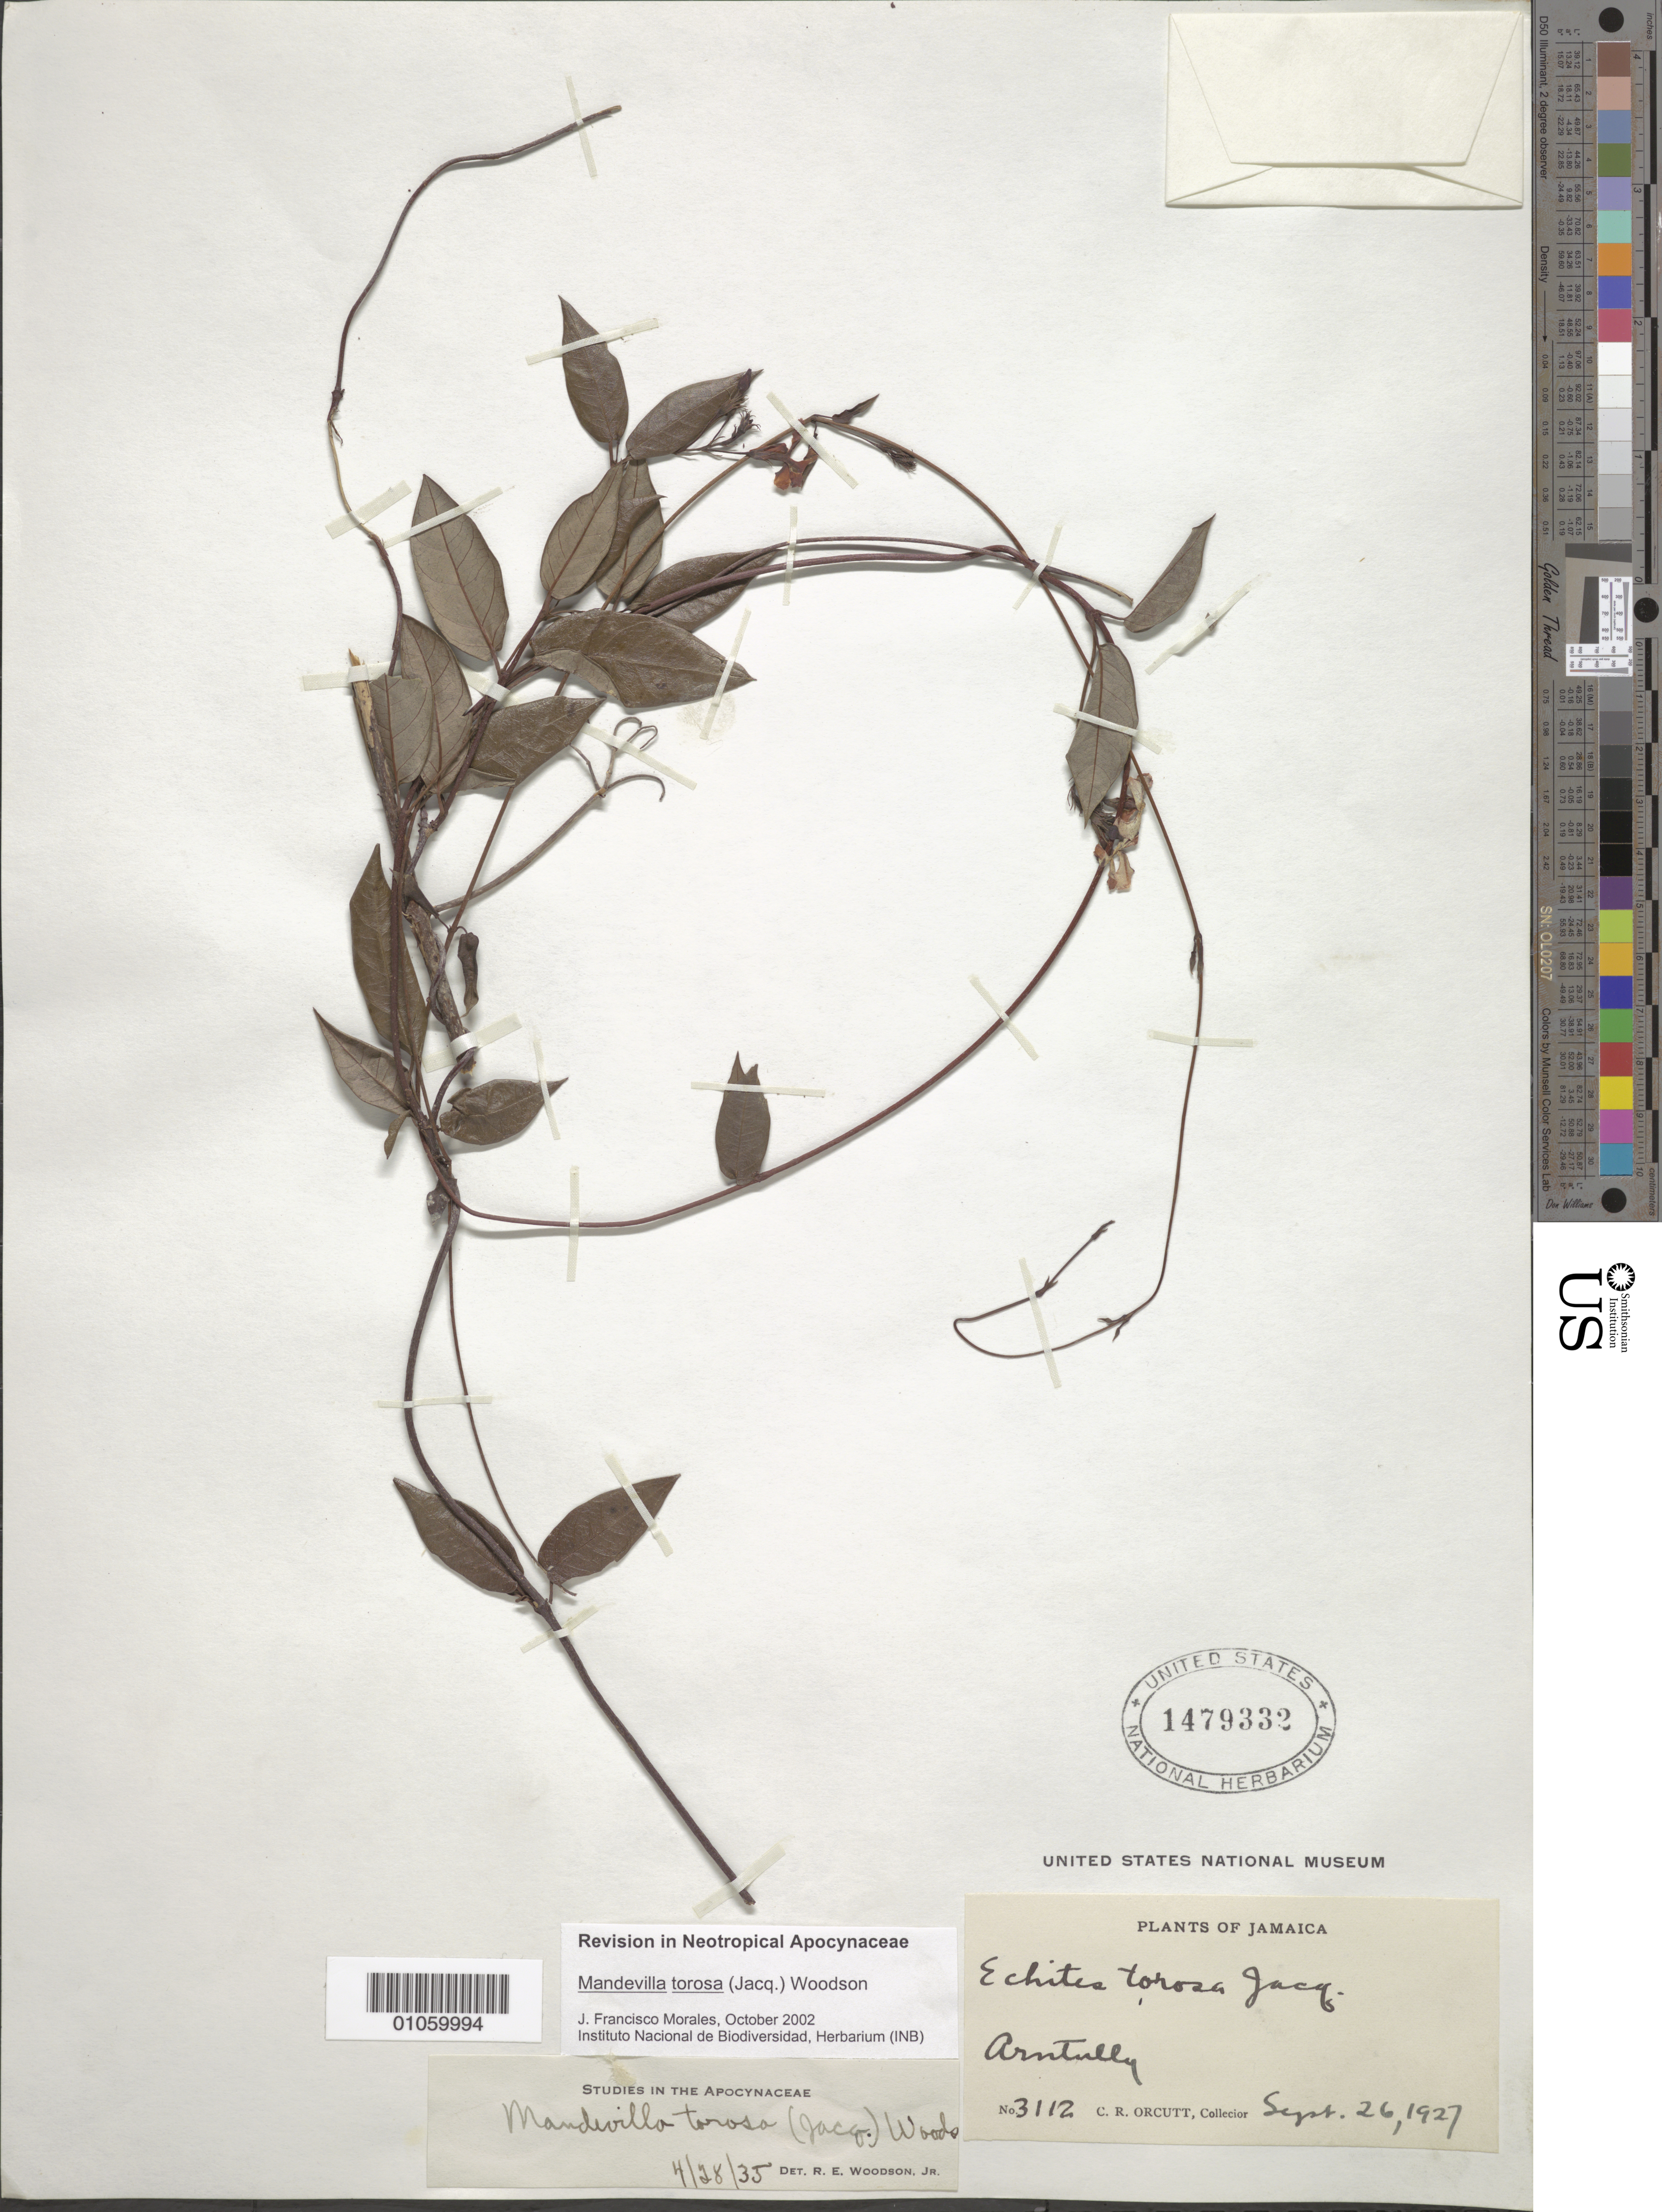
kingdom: Plantae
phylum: Tracheophyta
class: Magnoliopsida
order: Gentianales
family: Apocynaceae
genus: Mandevilla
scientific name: Mandevilla torosa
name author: (Jacq.) Woodson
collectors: C. R. Orcutt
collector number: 3112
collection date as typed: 26 Sep 1927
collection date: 1927-09-26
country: Jamaica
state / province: Saint Thomas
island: Jamaica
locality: Arntully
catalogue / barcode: US 1479332